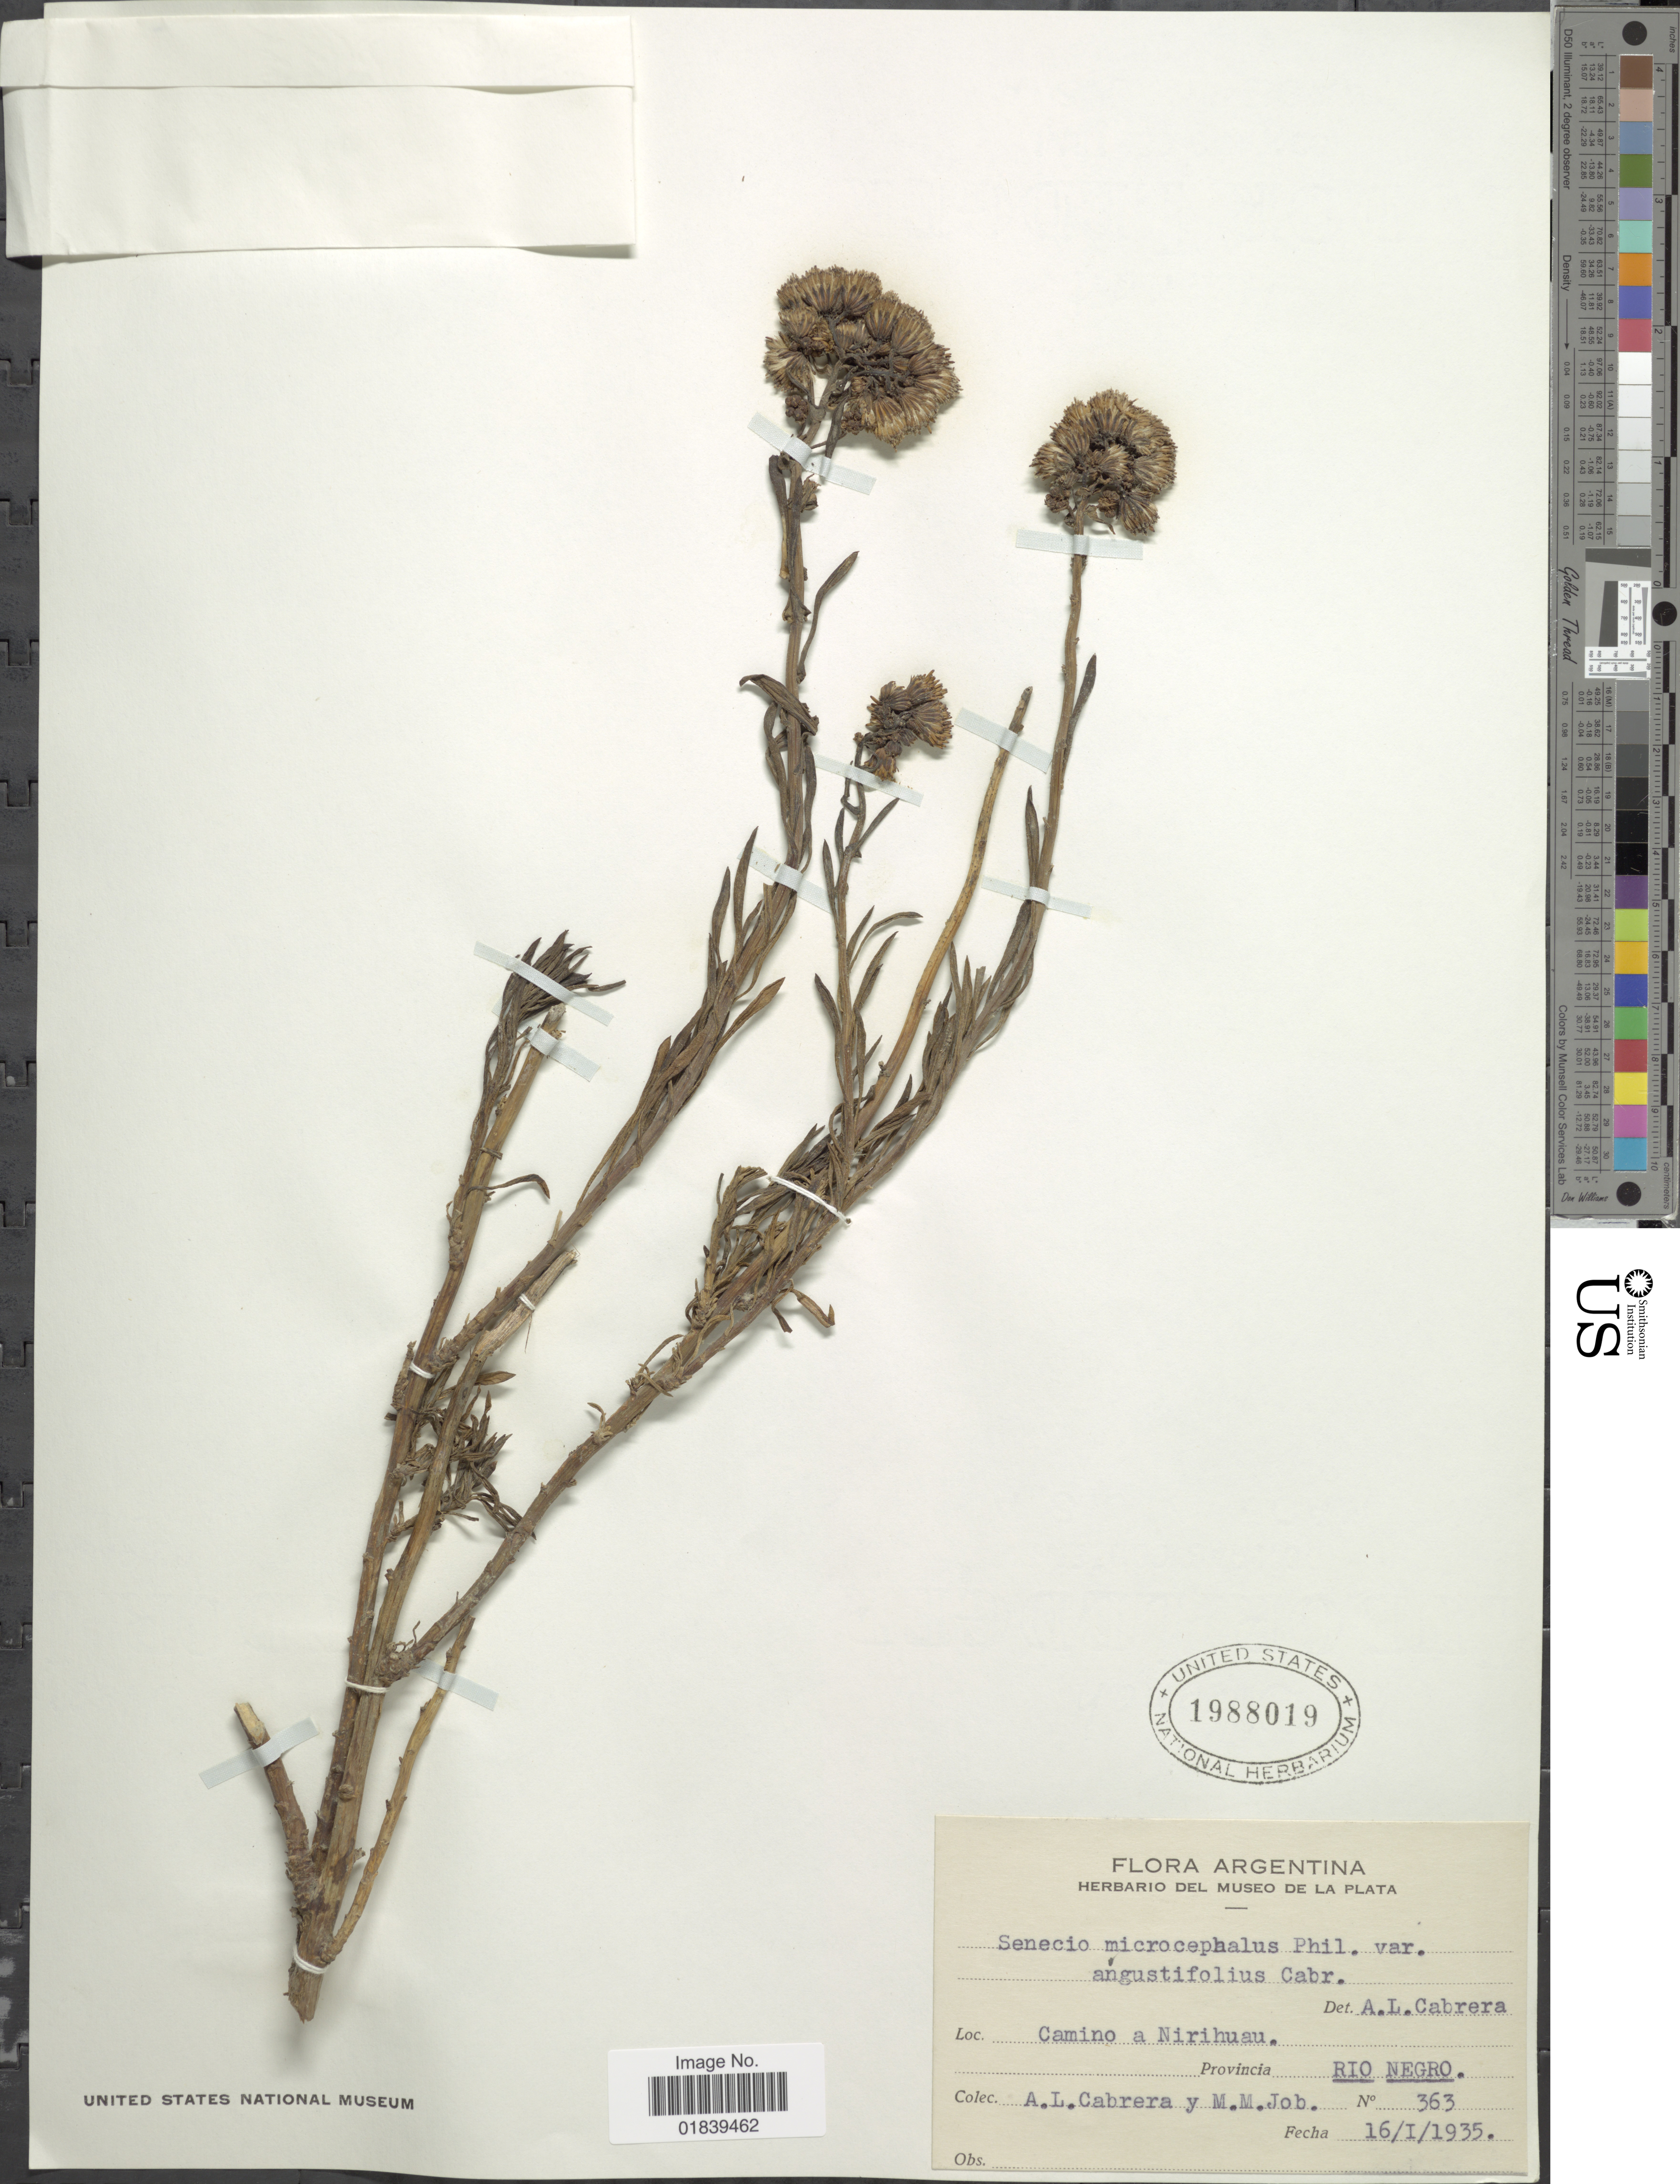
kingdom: Plantae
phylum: Tracheophyta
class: Magnoliopsida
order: Asterales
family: Asteraceae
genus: Senecio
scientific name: Senecio microcephalus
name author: Phil.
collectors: A. L. Cabrera & M. Job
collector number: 363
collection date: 1935-01-16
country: Argentina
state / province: Rio Negro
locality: Camino a Nirihuau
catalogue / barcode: US 1988019